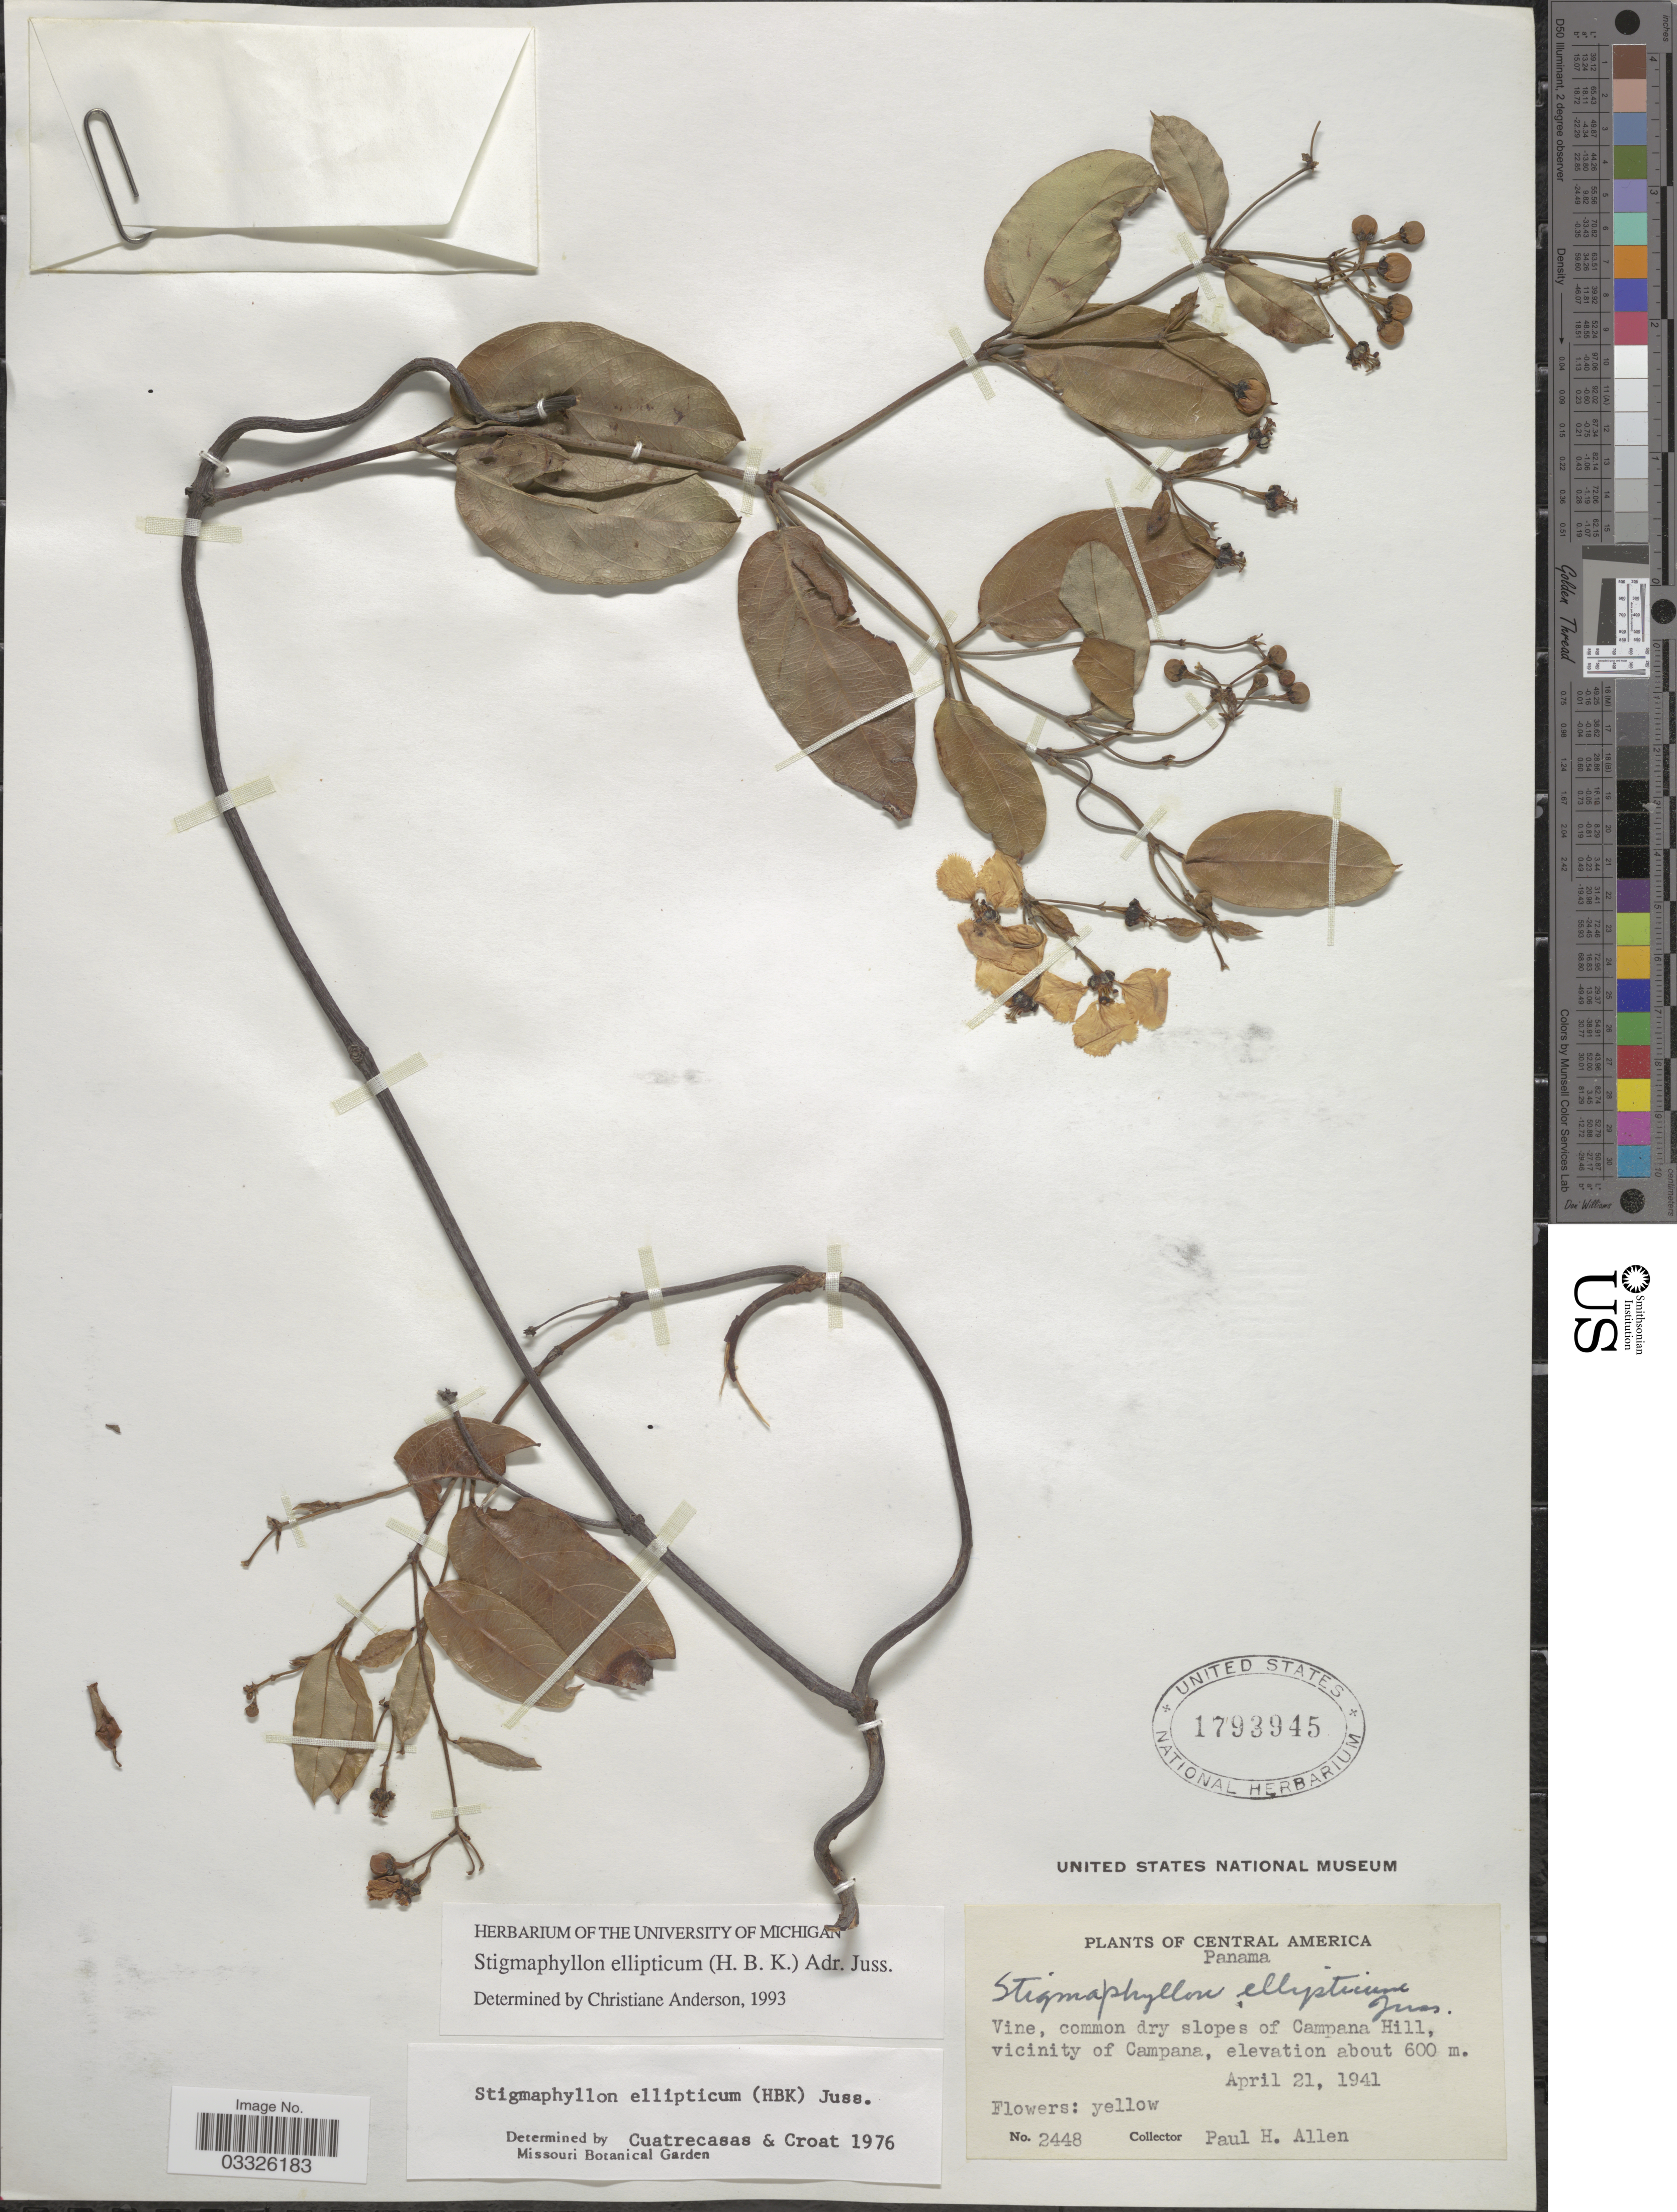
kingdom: Plantae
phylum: Tracheophyta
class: Magnoliopsida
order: Malpighiales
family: Malpighiaceae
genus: Stigmaphyllon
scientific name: Stigmaphyllon ellipticum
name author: (Kunth) A. Juss.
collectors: P. H. Allen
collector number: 2448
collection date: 1941-04-21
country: Panama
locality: Dry slopes of Campana Hill, vicinity of Campana.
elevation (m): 600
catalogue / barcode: US 1793945